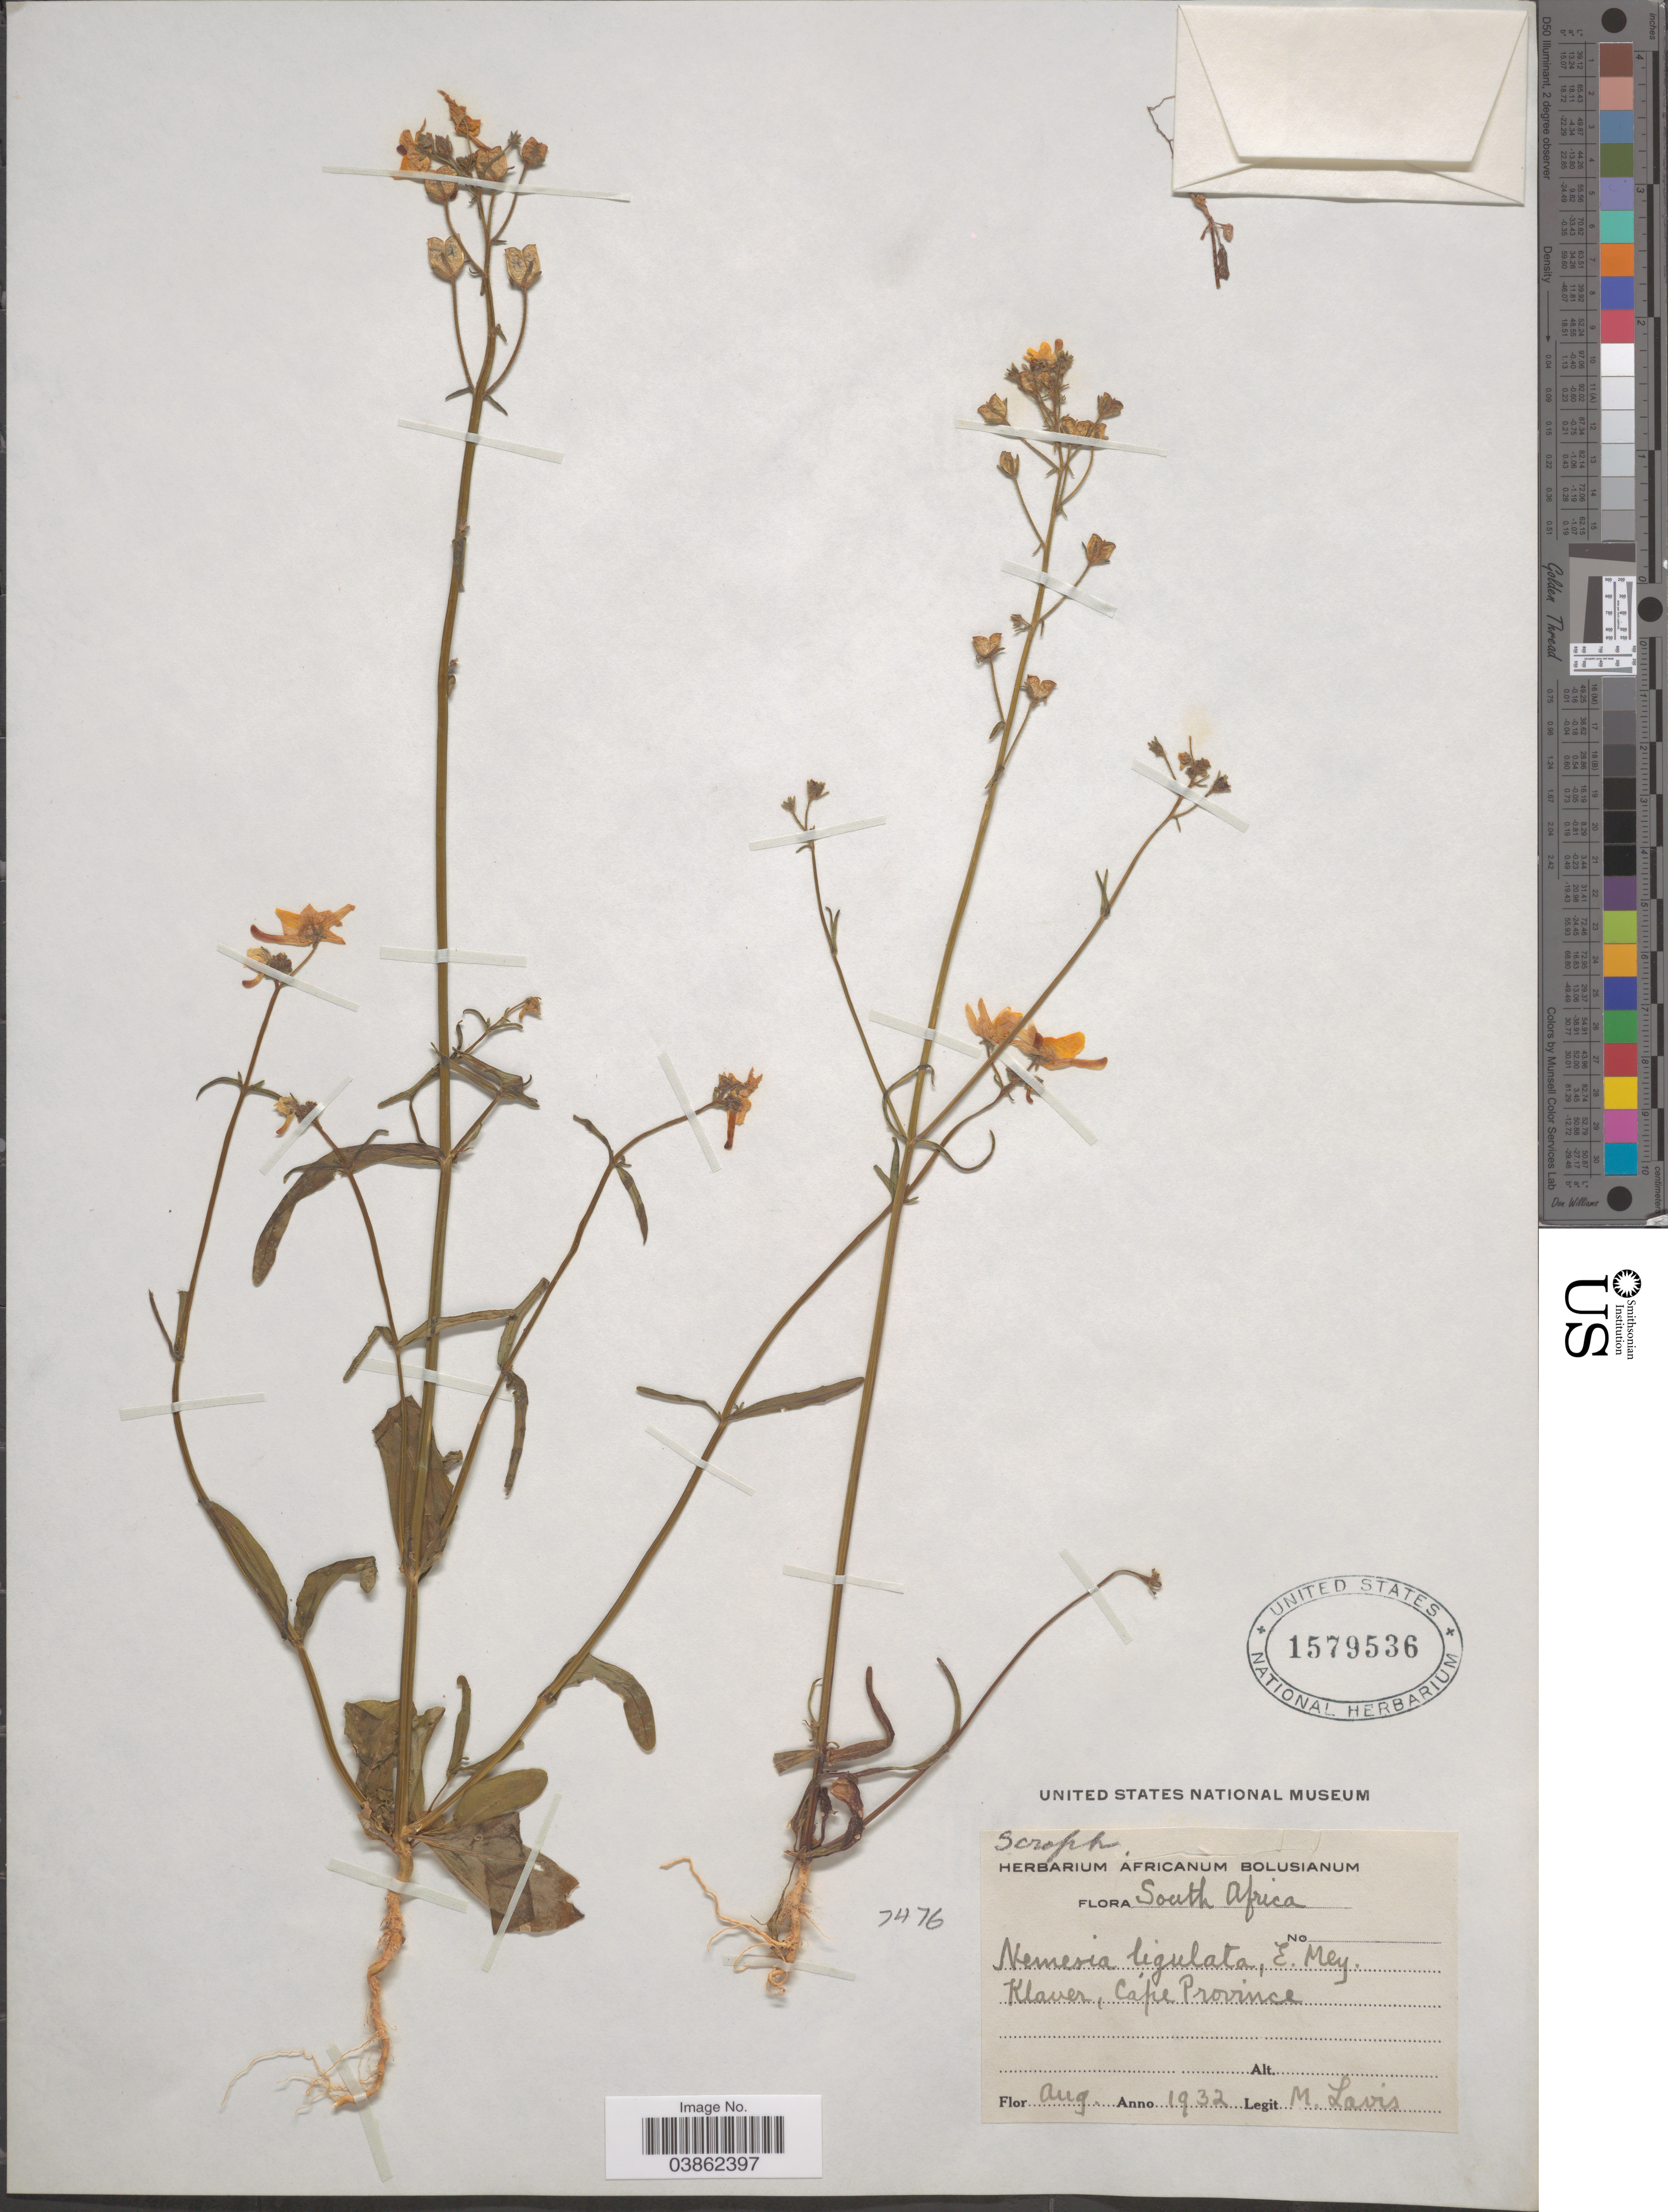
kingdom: Plantae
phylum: Tracheophyta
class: Magnoliopsida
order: Lamiales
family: Scrophulariaceae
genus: Nemesia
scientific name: Nemesia ligulata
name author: E. Mey. ex Benth.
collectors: M. Lavis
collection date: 1932-08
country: South Africa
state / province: Western Cape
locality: Klaver.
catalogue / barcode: US 1579536